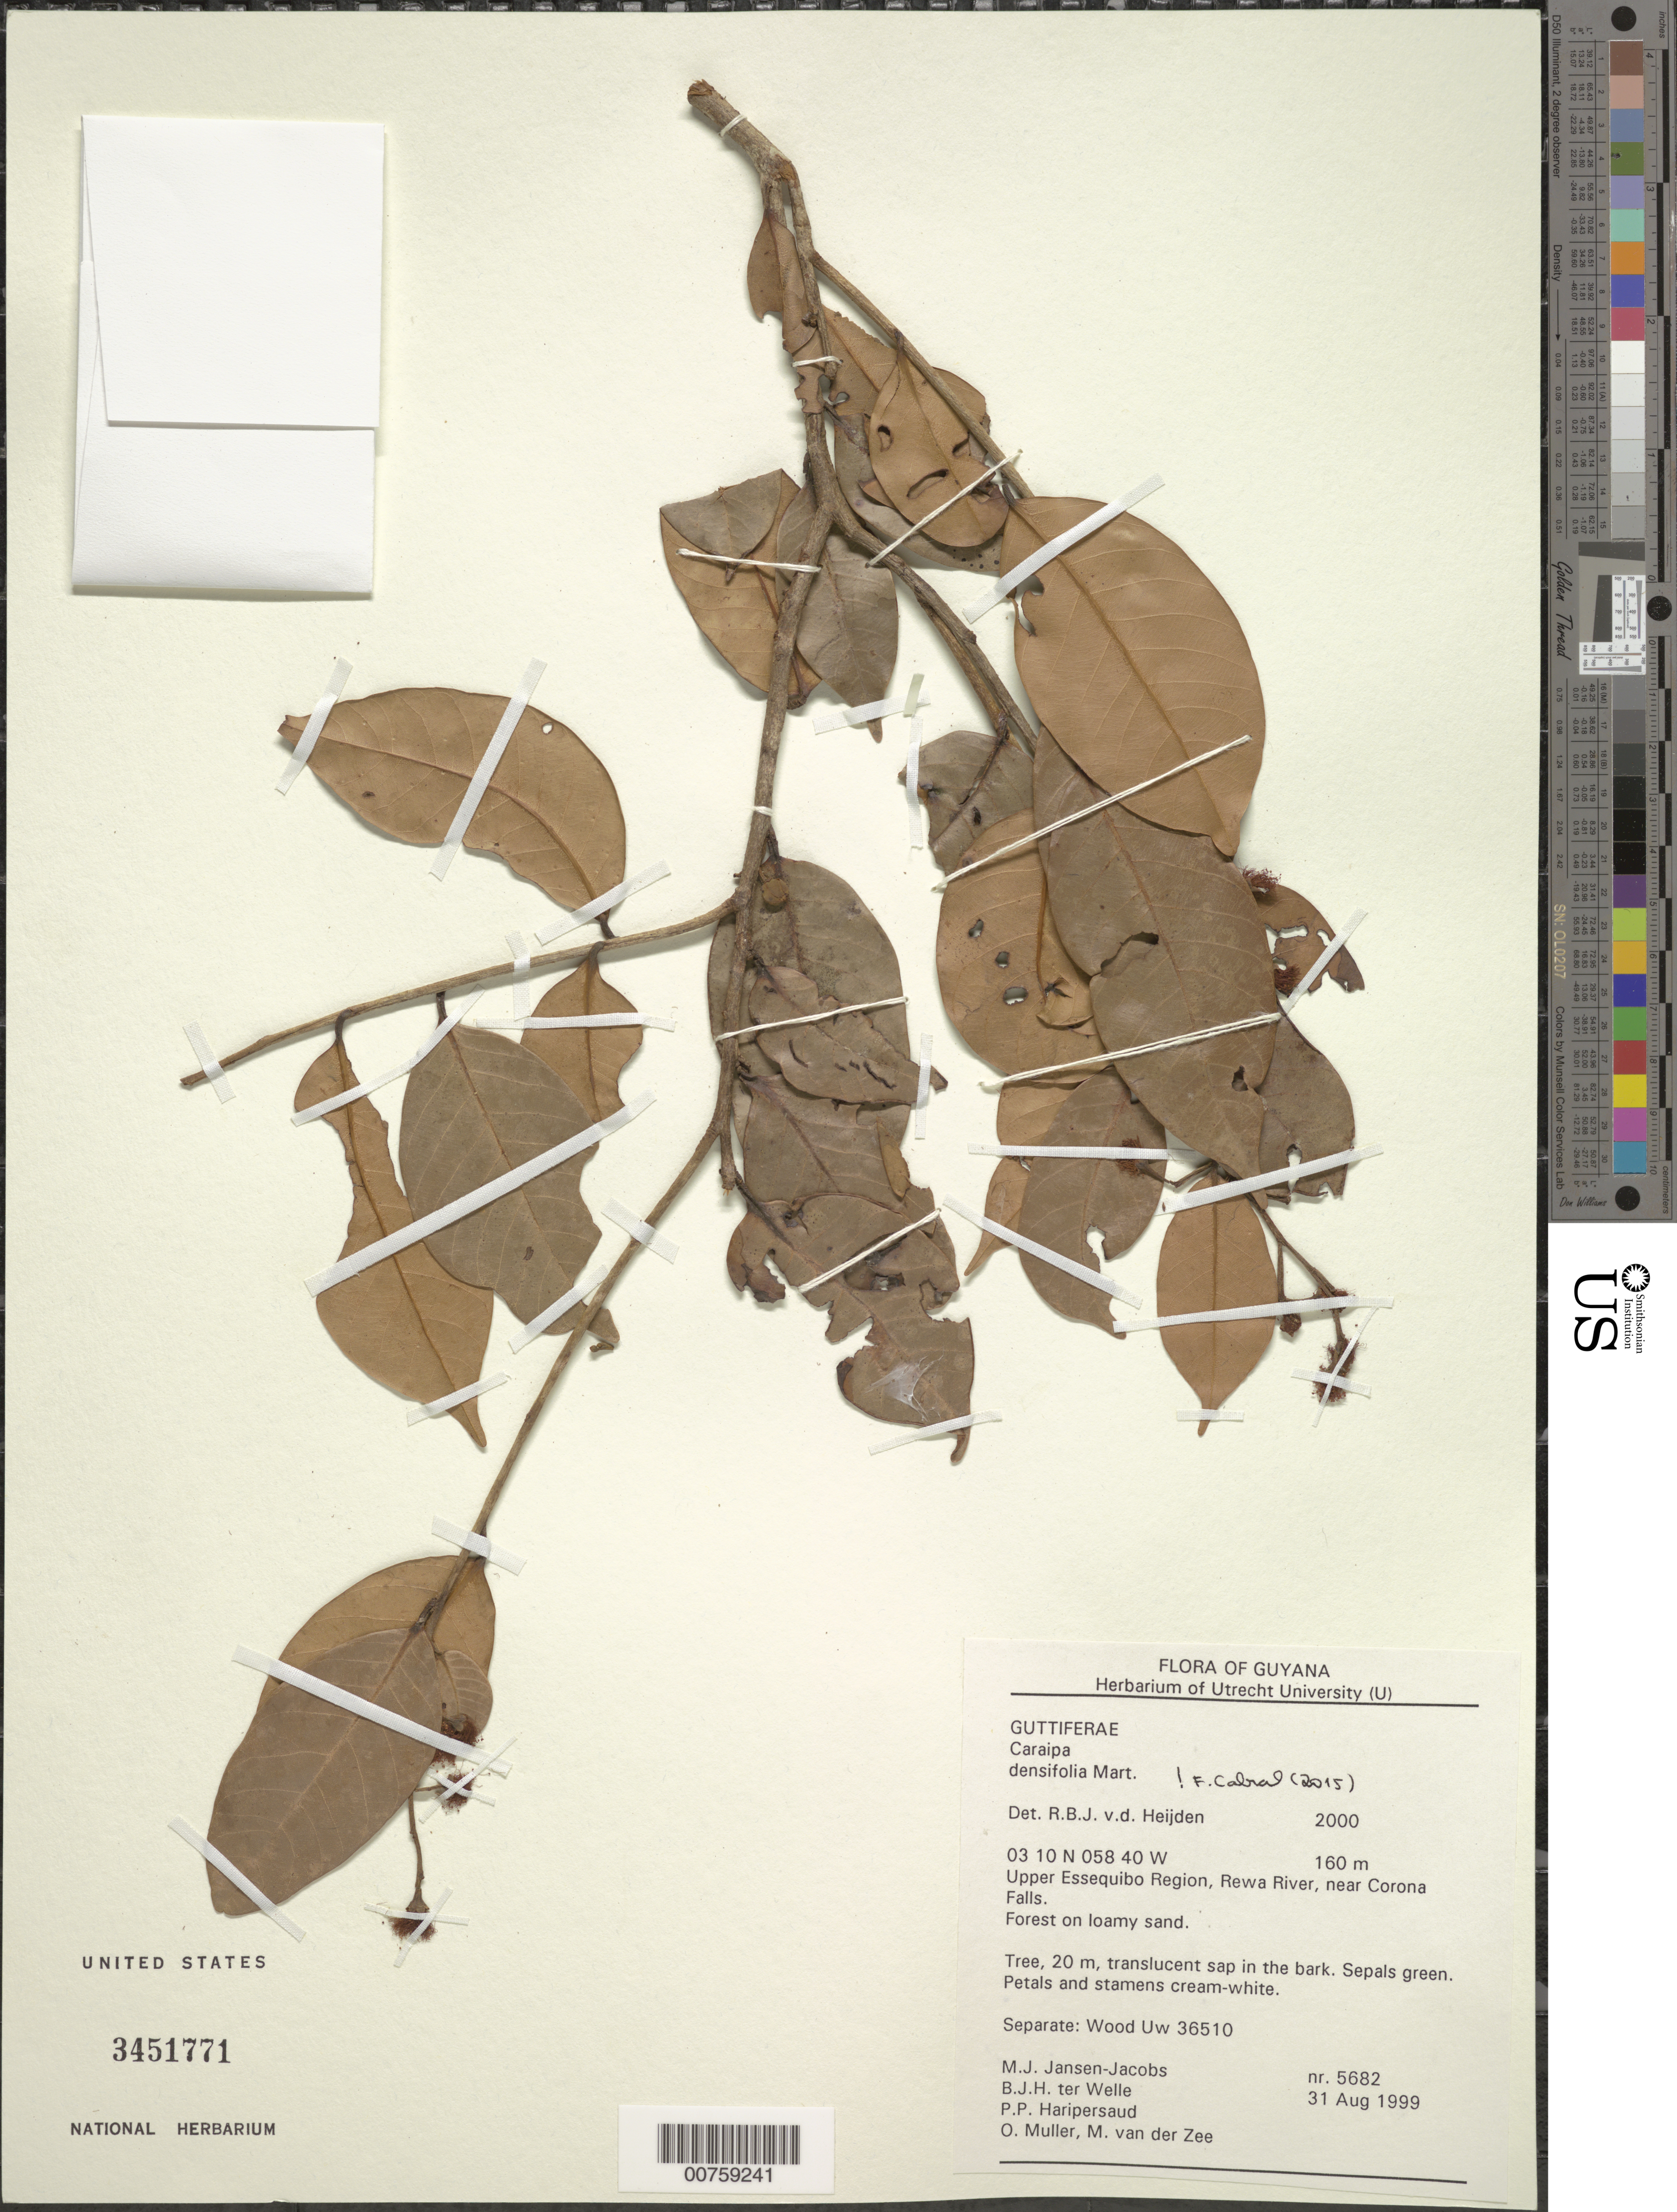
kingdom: Plantae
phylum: Tracheophyta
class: Magnoliopsida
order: Malpighiales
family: Calophyllaceae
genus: Caraipa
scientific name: Caraipa densifolia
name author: Mart.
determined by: Heijden, R. B. J. v.d.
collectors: M. J. Jansen-Jacobs, B. Welle, P. Haripersaud, O. Muller & M. van der Zee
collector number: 5682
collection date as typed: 31-Aug-99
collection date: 1999-08-31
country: Guyana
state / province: U. Takutu-U. Essequibo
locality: Rewa River, near Corona Falls, Upper Essequibo Region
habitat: Forest on loamy sand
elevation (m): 160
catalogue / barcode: US 3451771